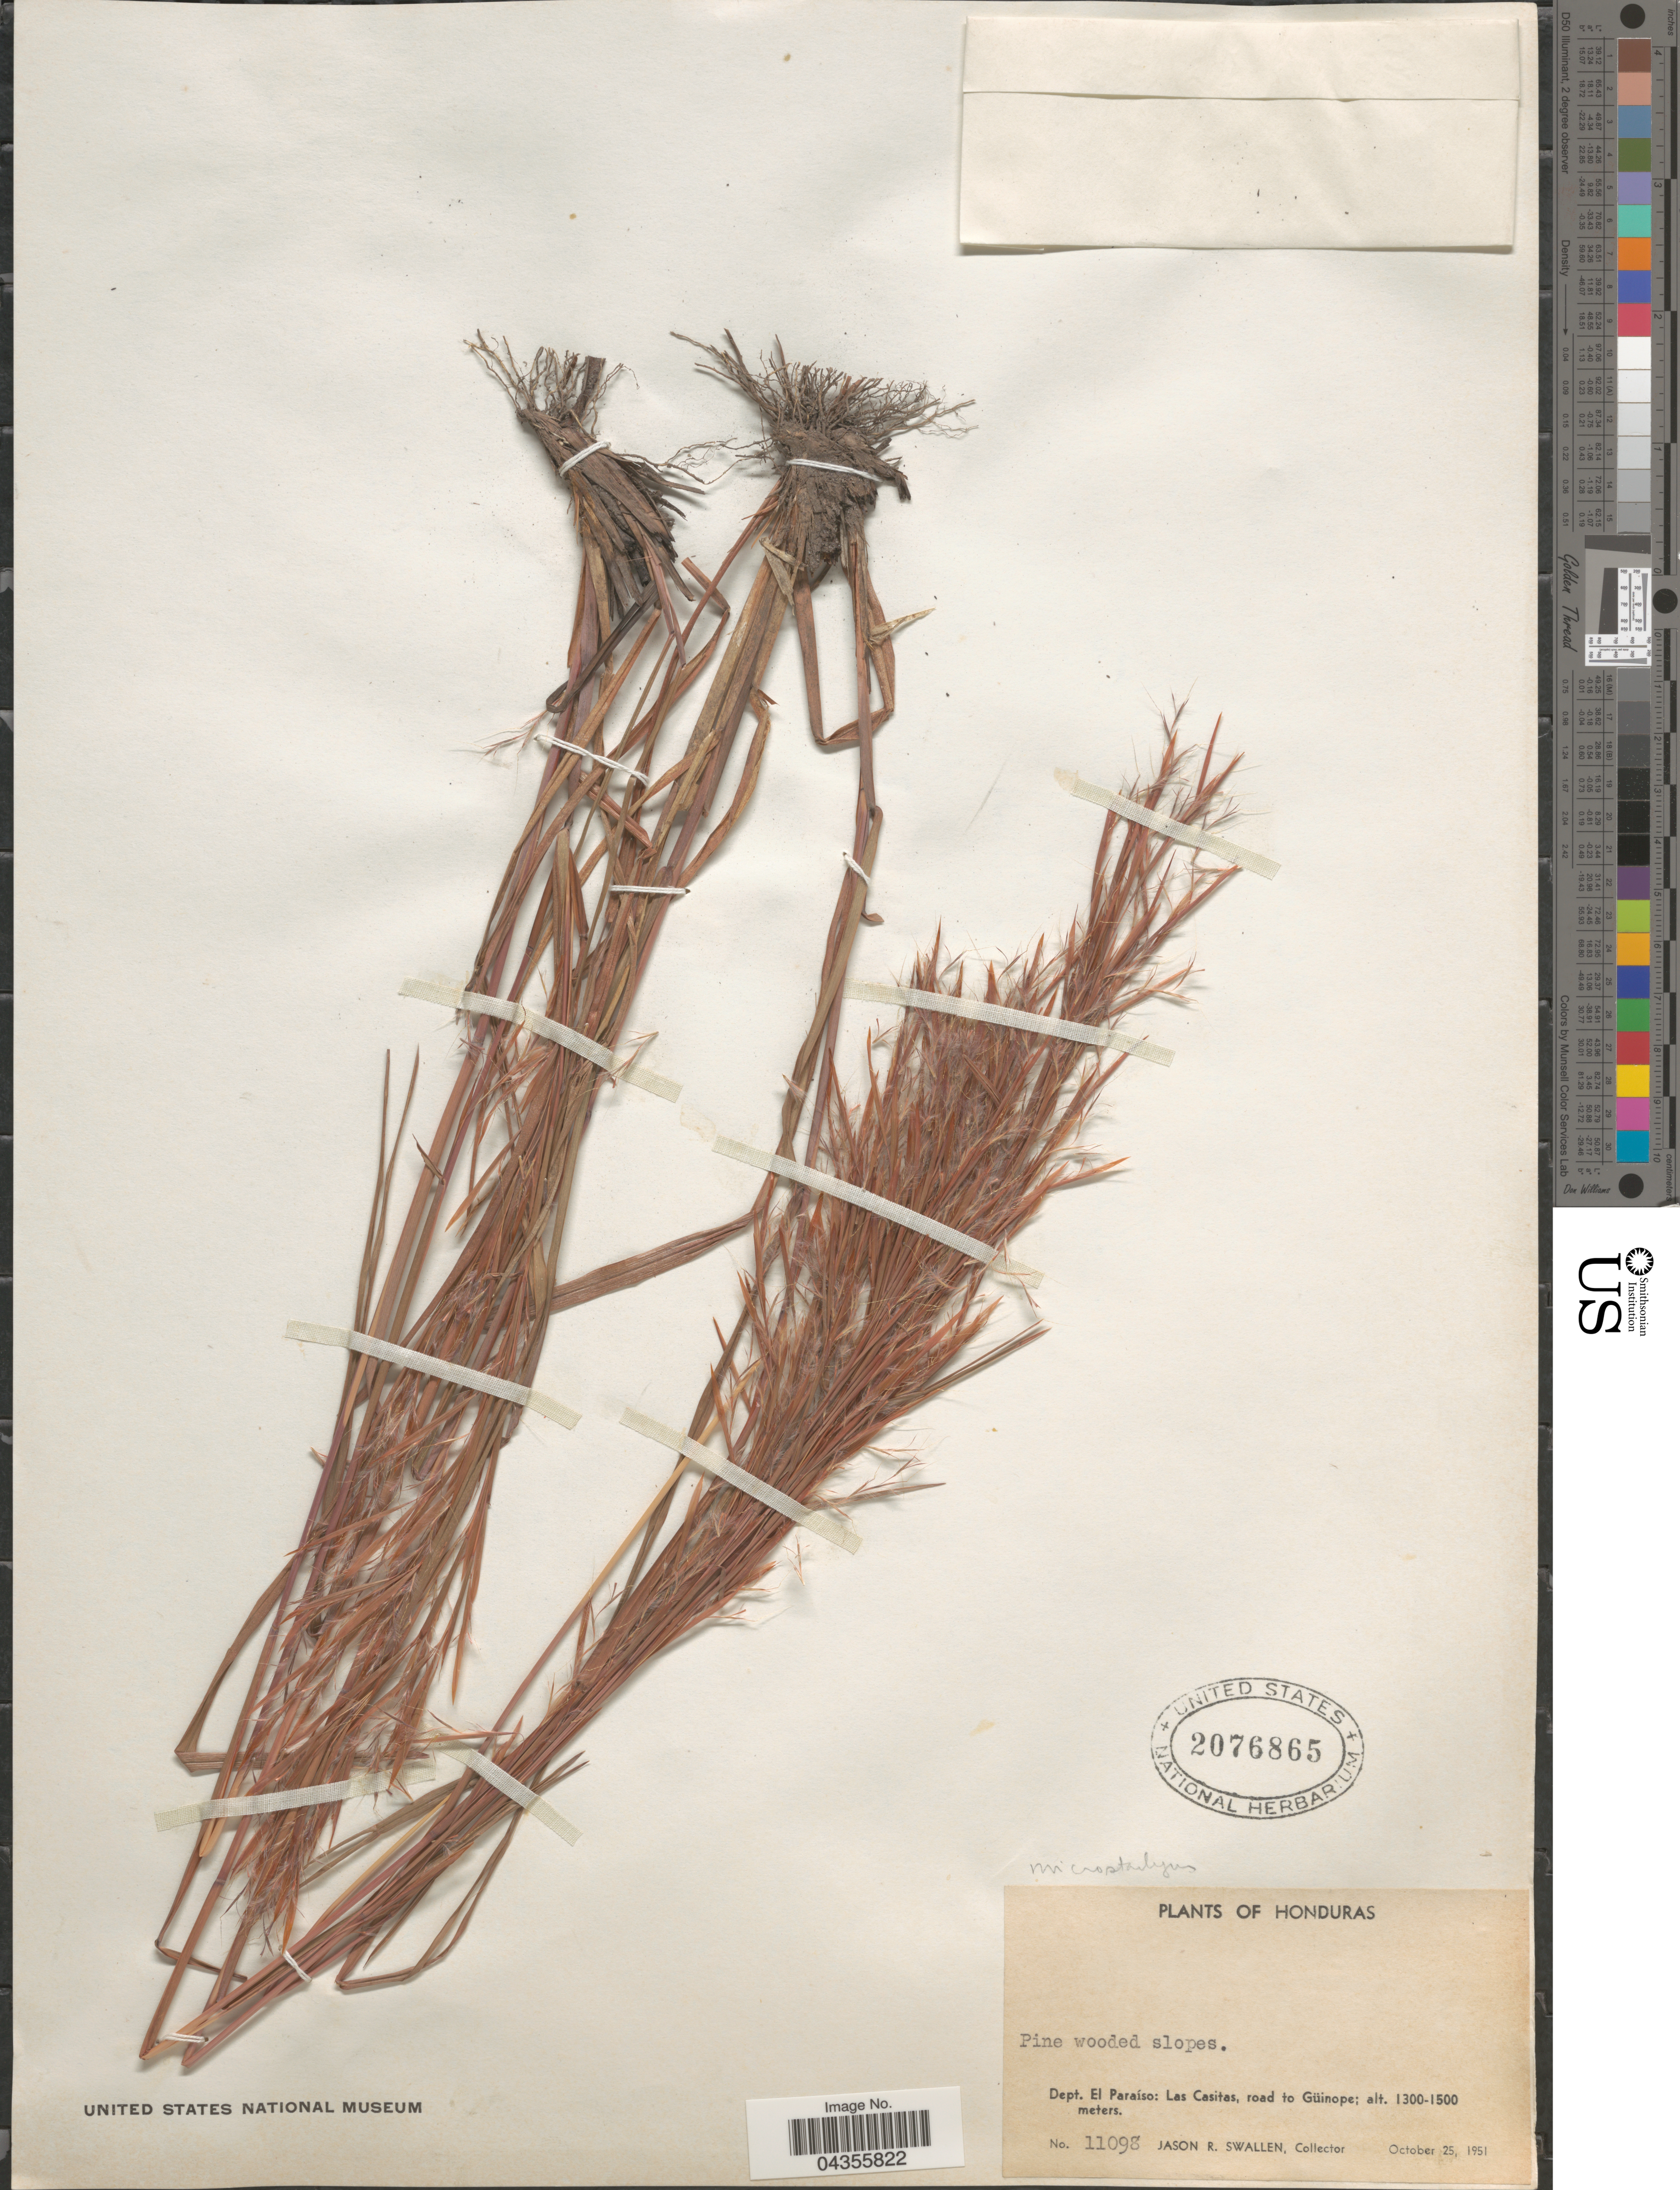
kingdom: Plantae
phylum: Tracheophyta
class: Liliopsida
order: Poales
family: Poaceae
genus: Schizachyrium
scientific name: Schizachyrium condensatum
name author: (Kunth) Nees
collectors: J. R. Swallen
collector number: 11098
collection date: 1951-10-25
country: Honduras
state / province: El Paraiso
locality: Dept. El Paraíso: Las Casitas, road to Güinope.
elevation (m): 1300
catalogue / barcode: US 2076865